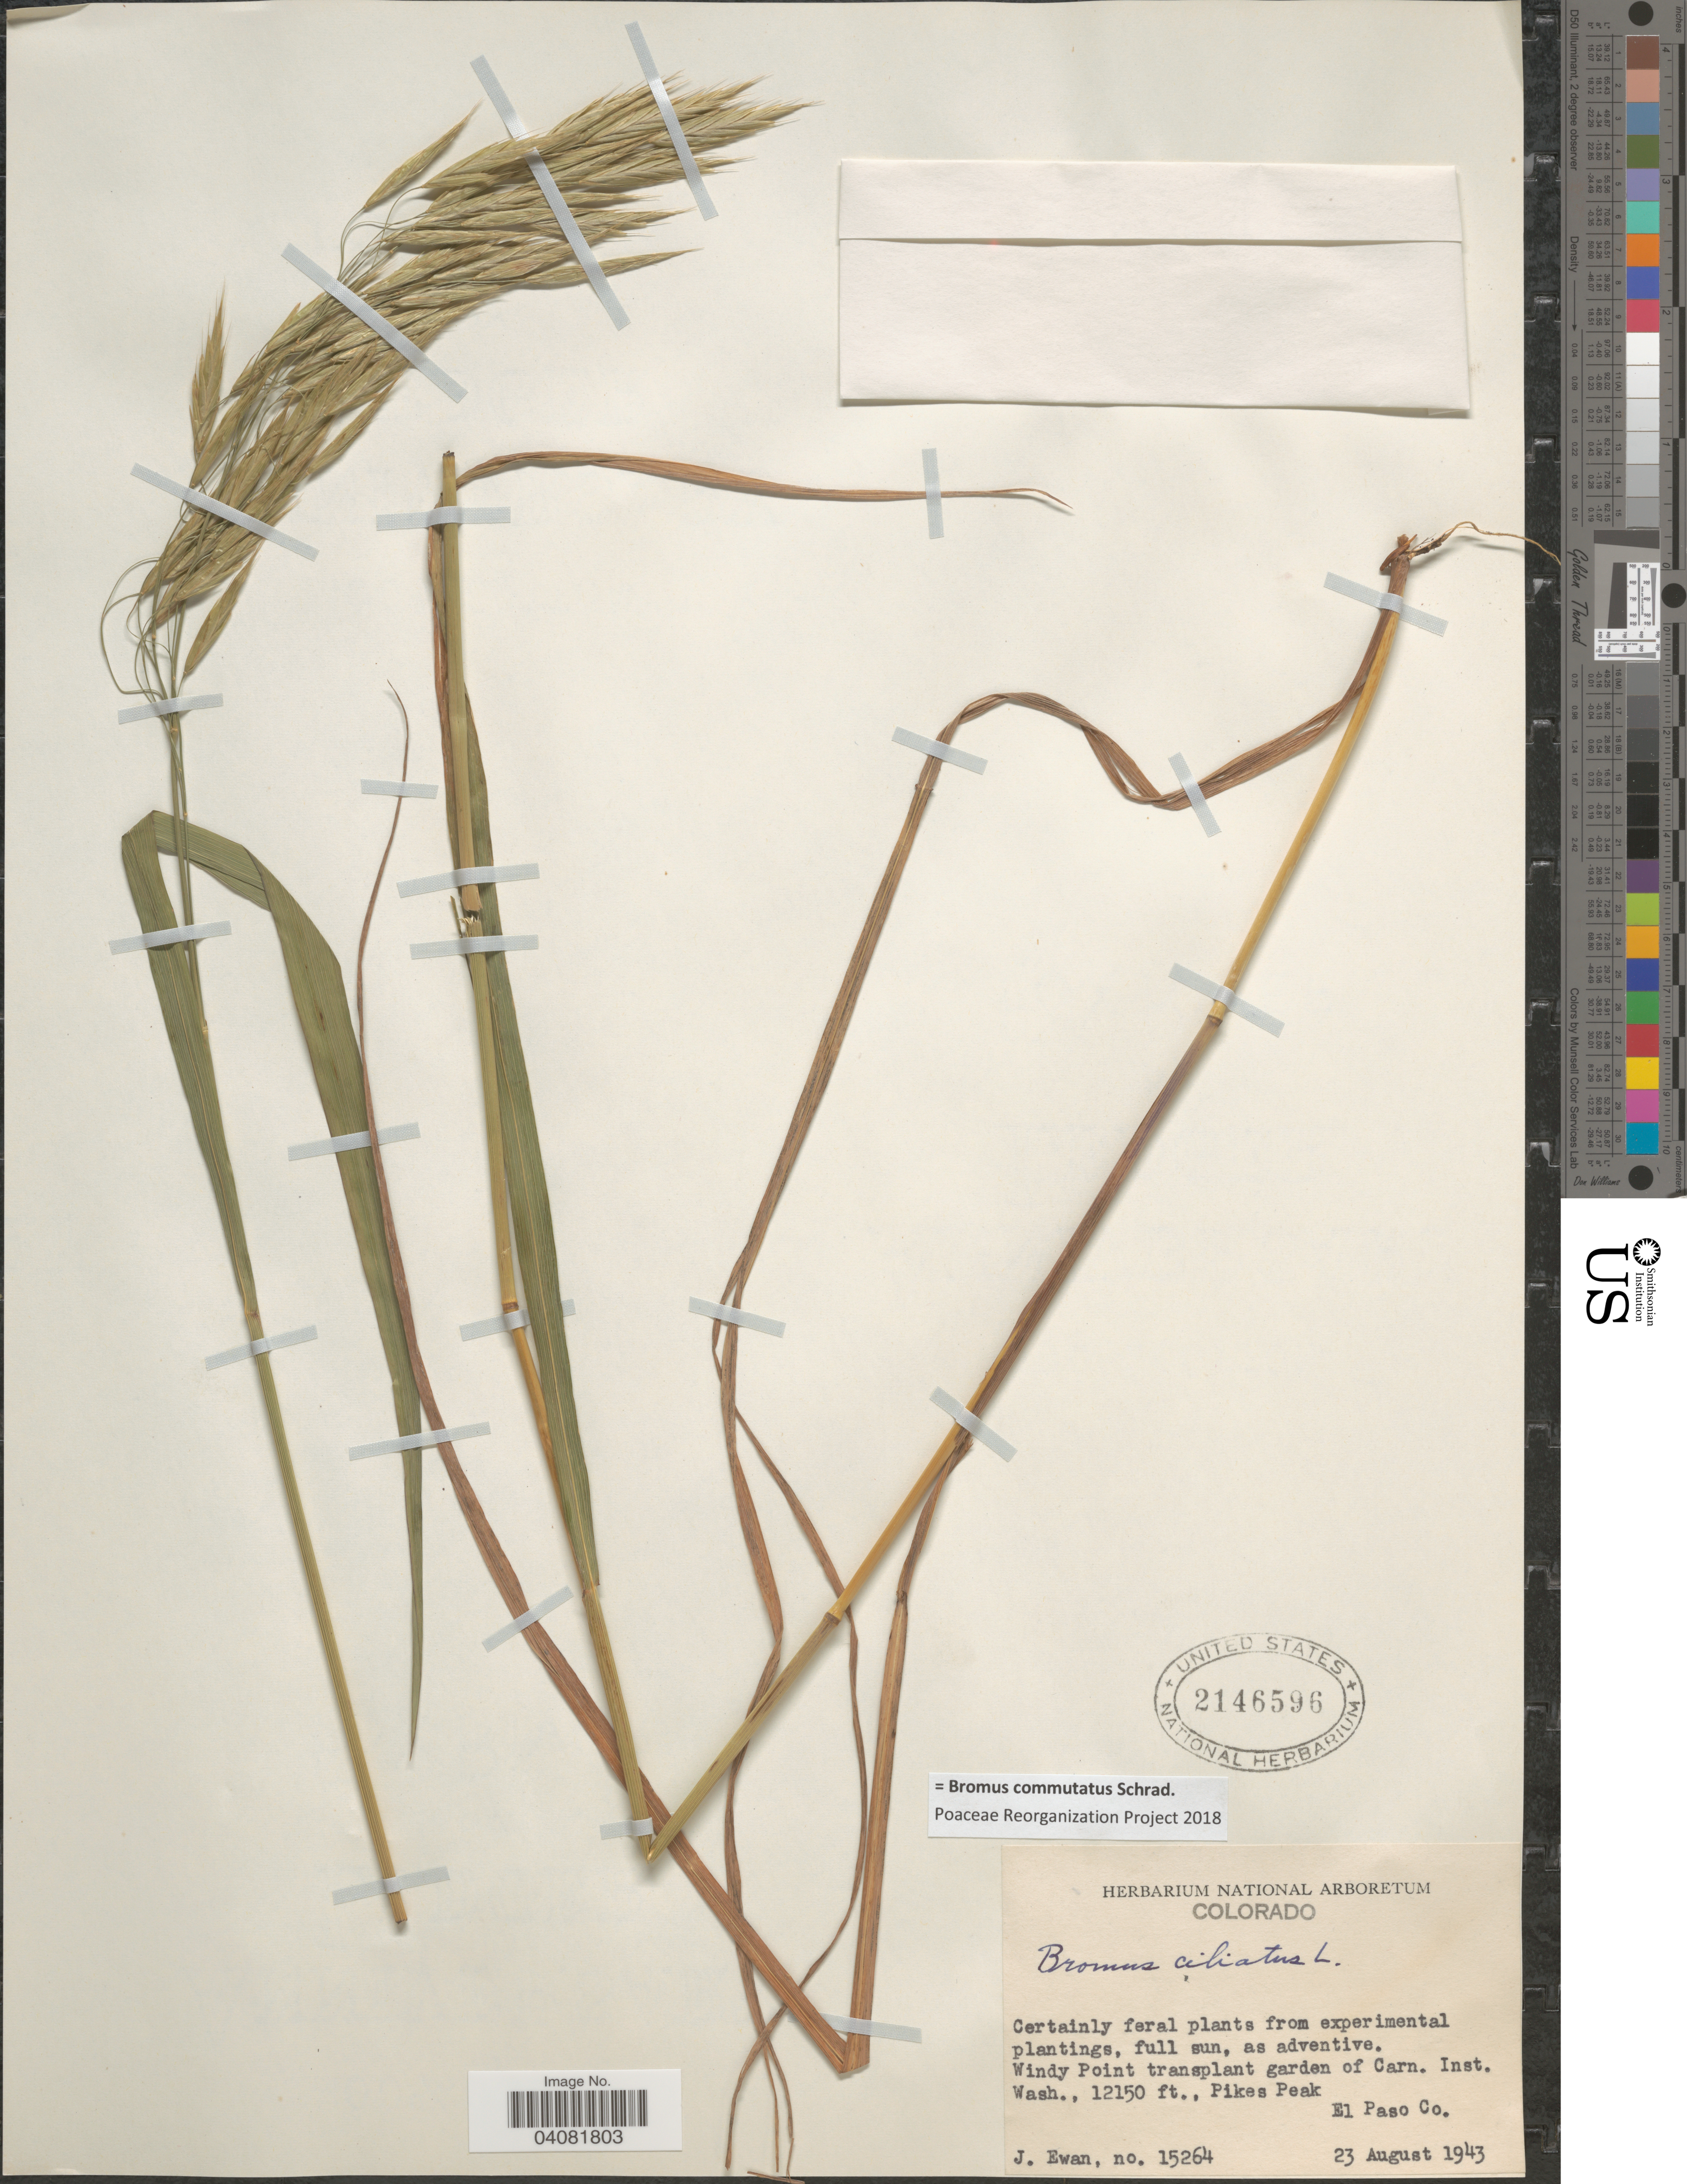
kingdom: Plantae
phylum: Tracheophyta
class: Liliopsida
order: Poales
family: Poaceae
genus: Bromus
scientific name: Bromus commutatus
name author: Schrad.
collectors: J. A. Ewan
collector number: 15264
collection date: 1943-08-23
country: United States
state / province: Colorado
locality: Windy Point transplant garden of Carn. Inst. Wash., Pikes Peak. El Paso Co.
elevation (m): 3703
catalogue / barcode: US 2146596